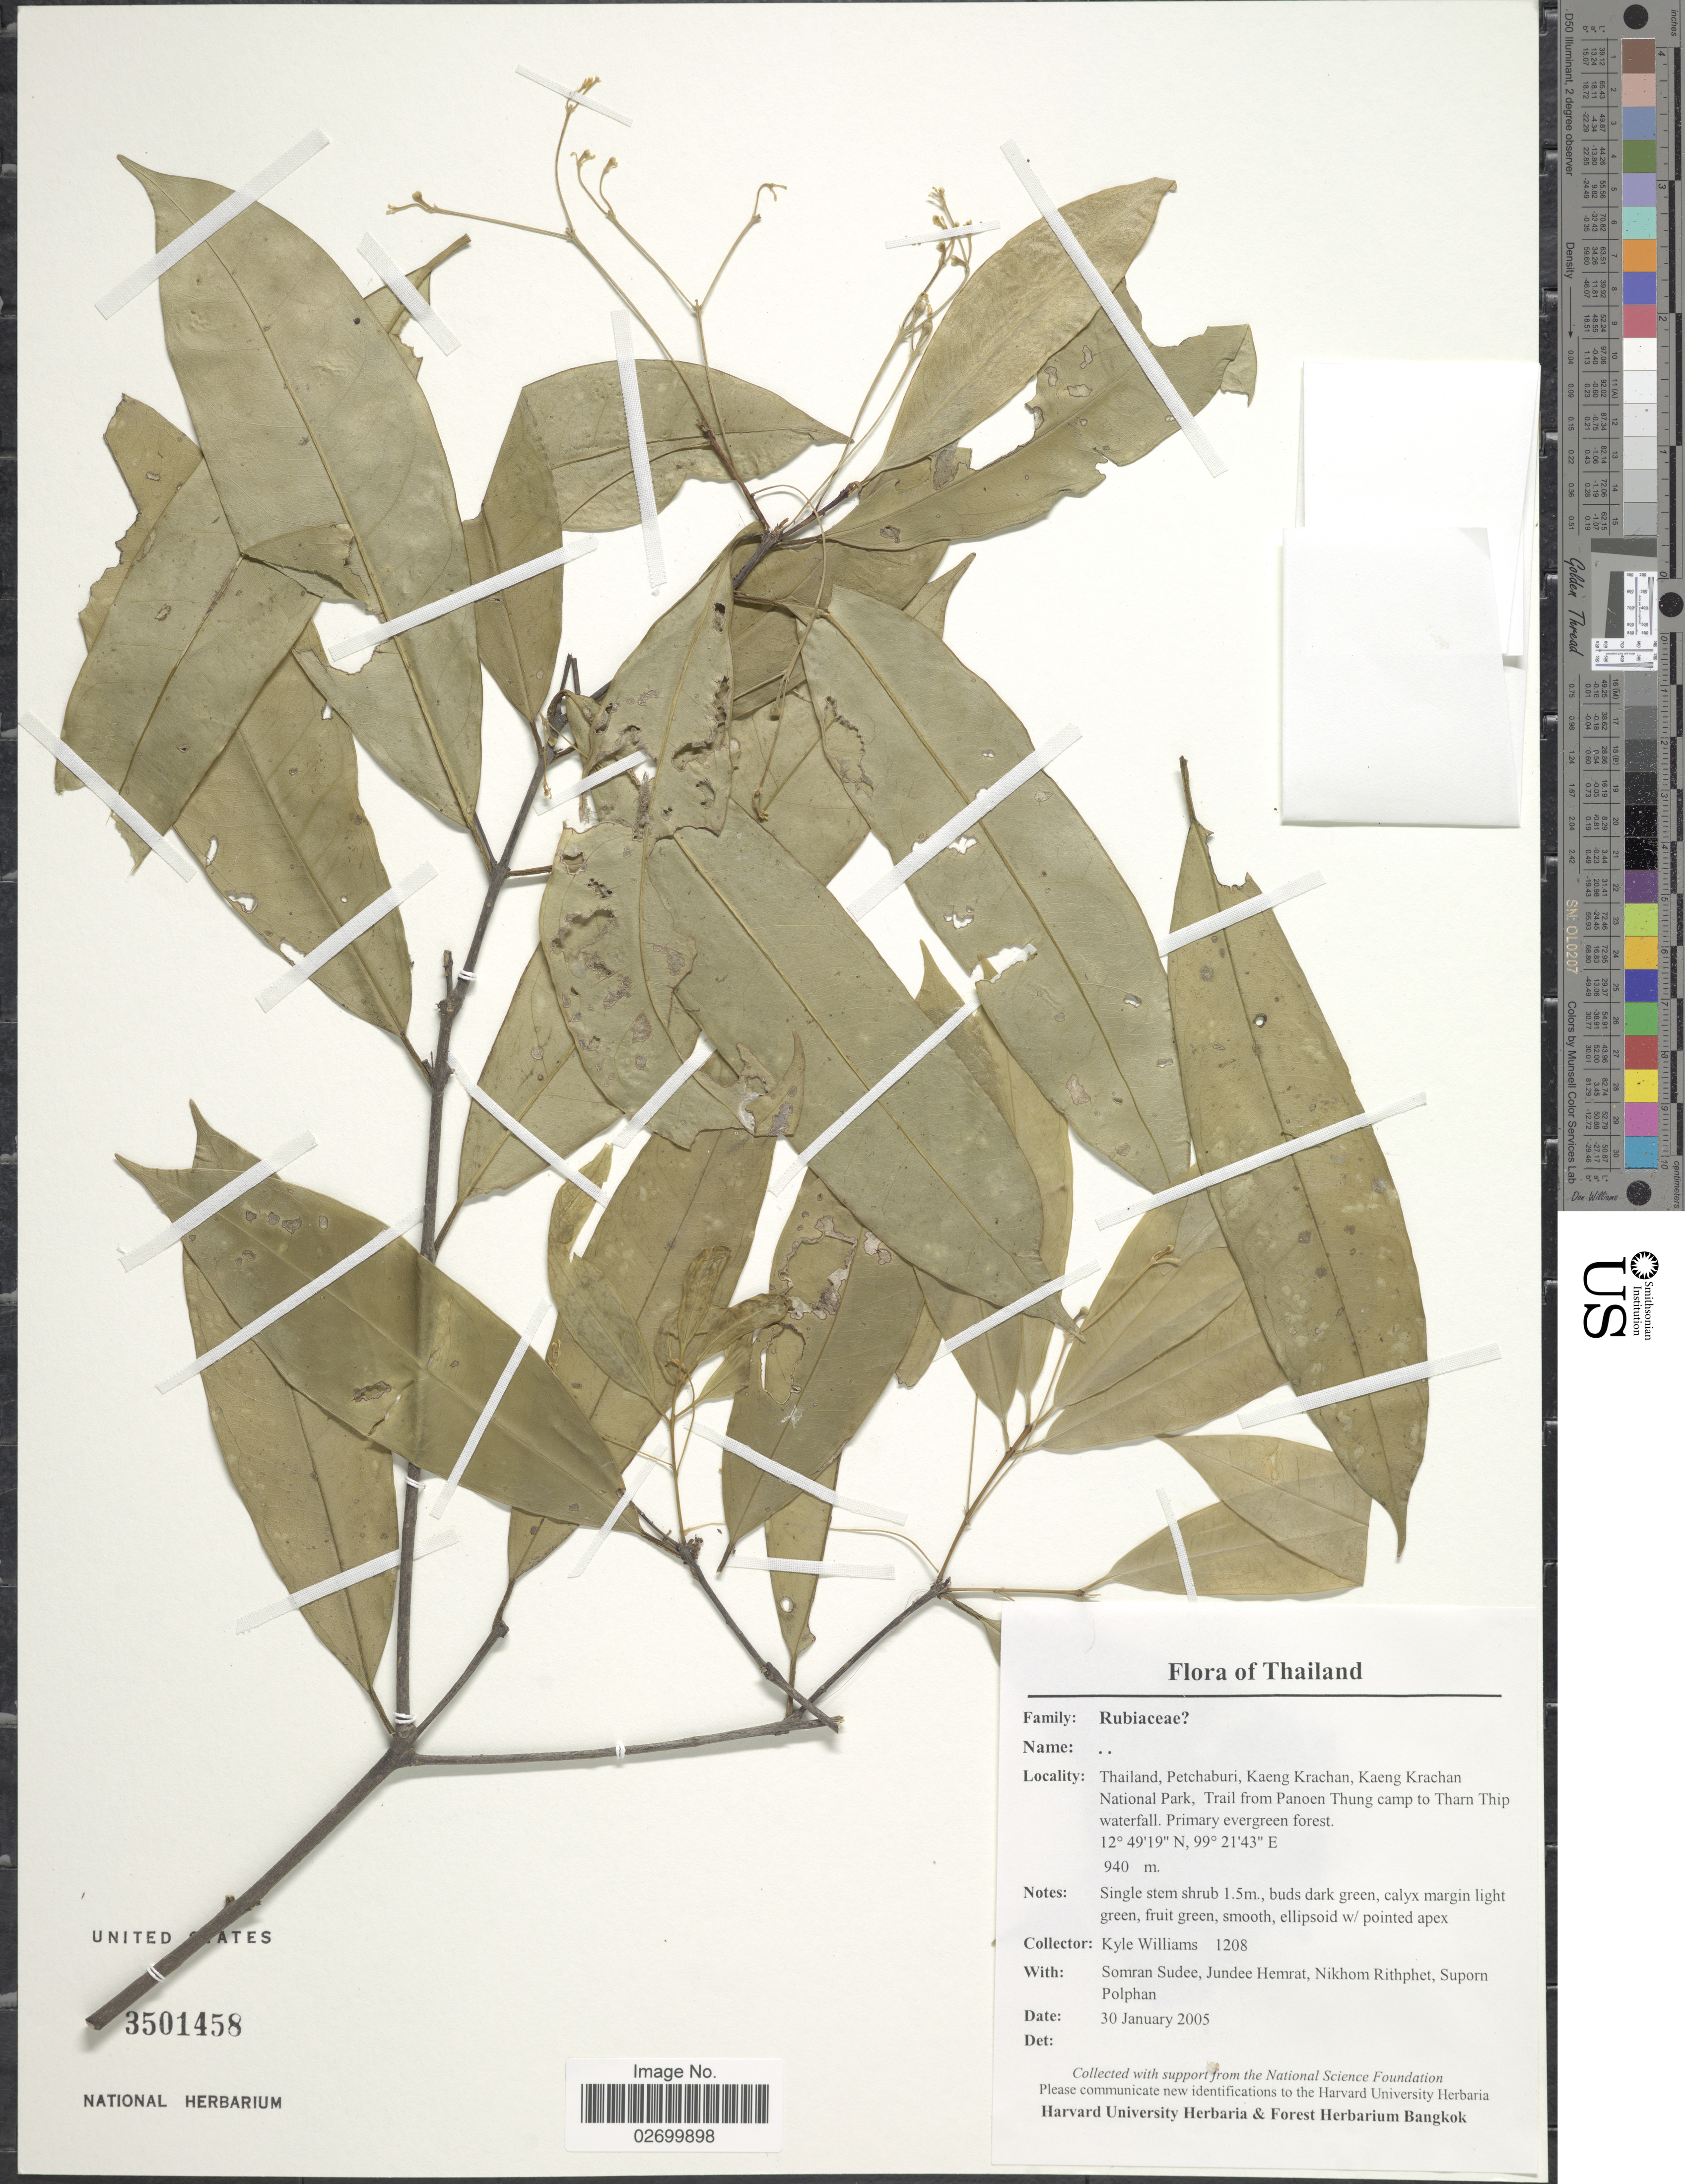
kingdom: Plantae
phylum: Tracheophyta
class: Magnoliopsida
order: Gentianales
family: Rubiaceae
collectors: K. J. Williams, S. Sudee, J. Hemrat, N. Rithphet & S. Polphan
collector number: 1208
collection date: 2005-01-30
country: Thailand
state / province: Phetchaburi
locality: Petchaburi, Kaeng Krachan, Kaeng Krachan National park, Trail from Panoen Thung Camp to Tharn Thip waterfall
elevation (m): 940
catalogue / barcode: US 3501458